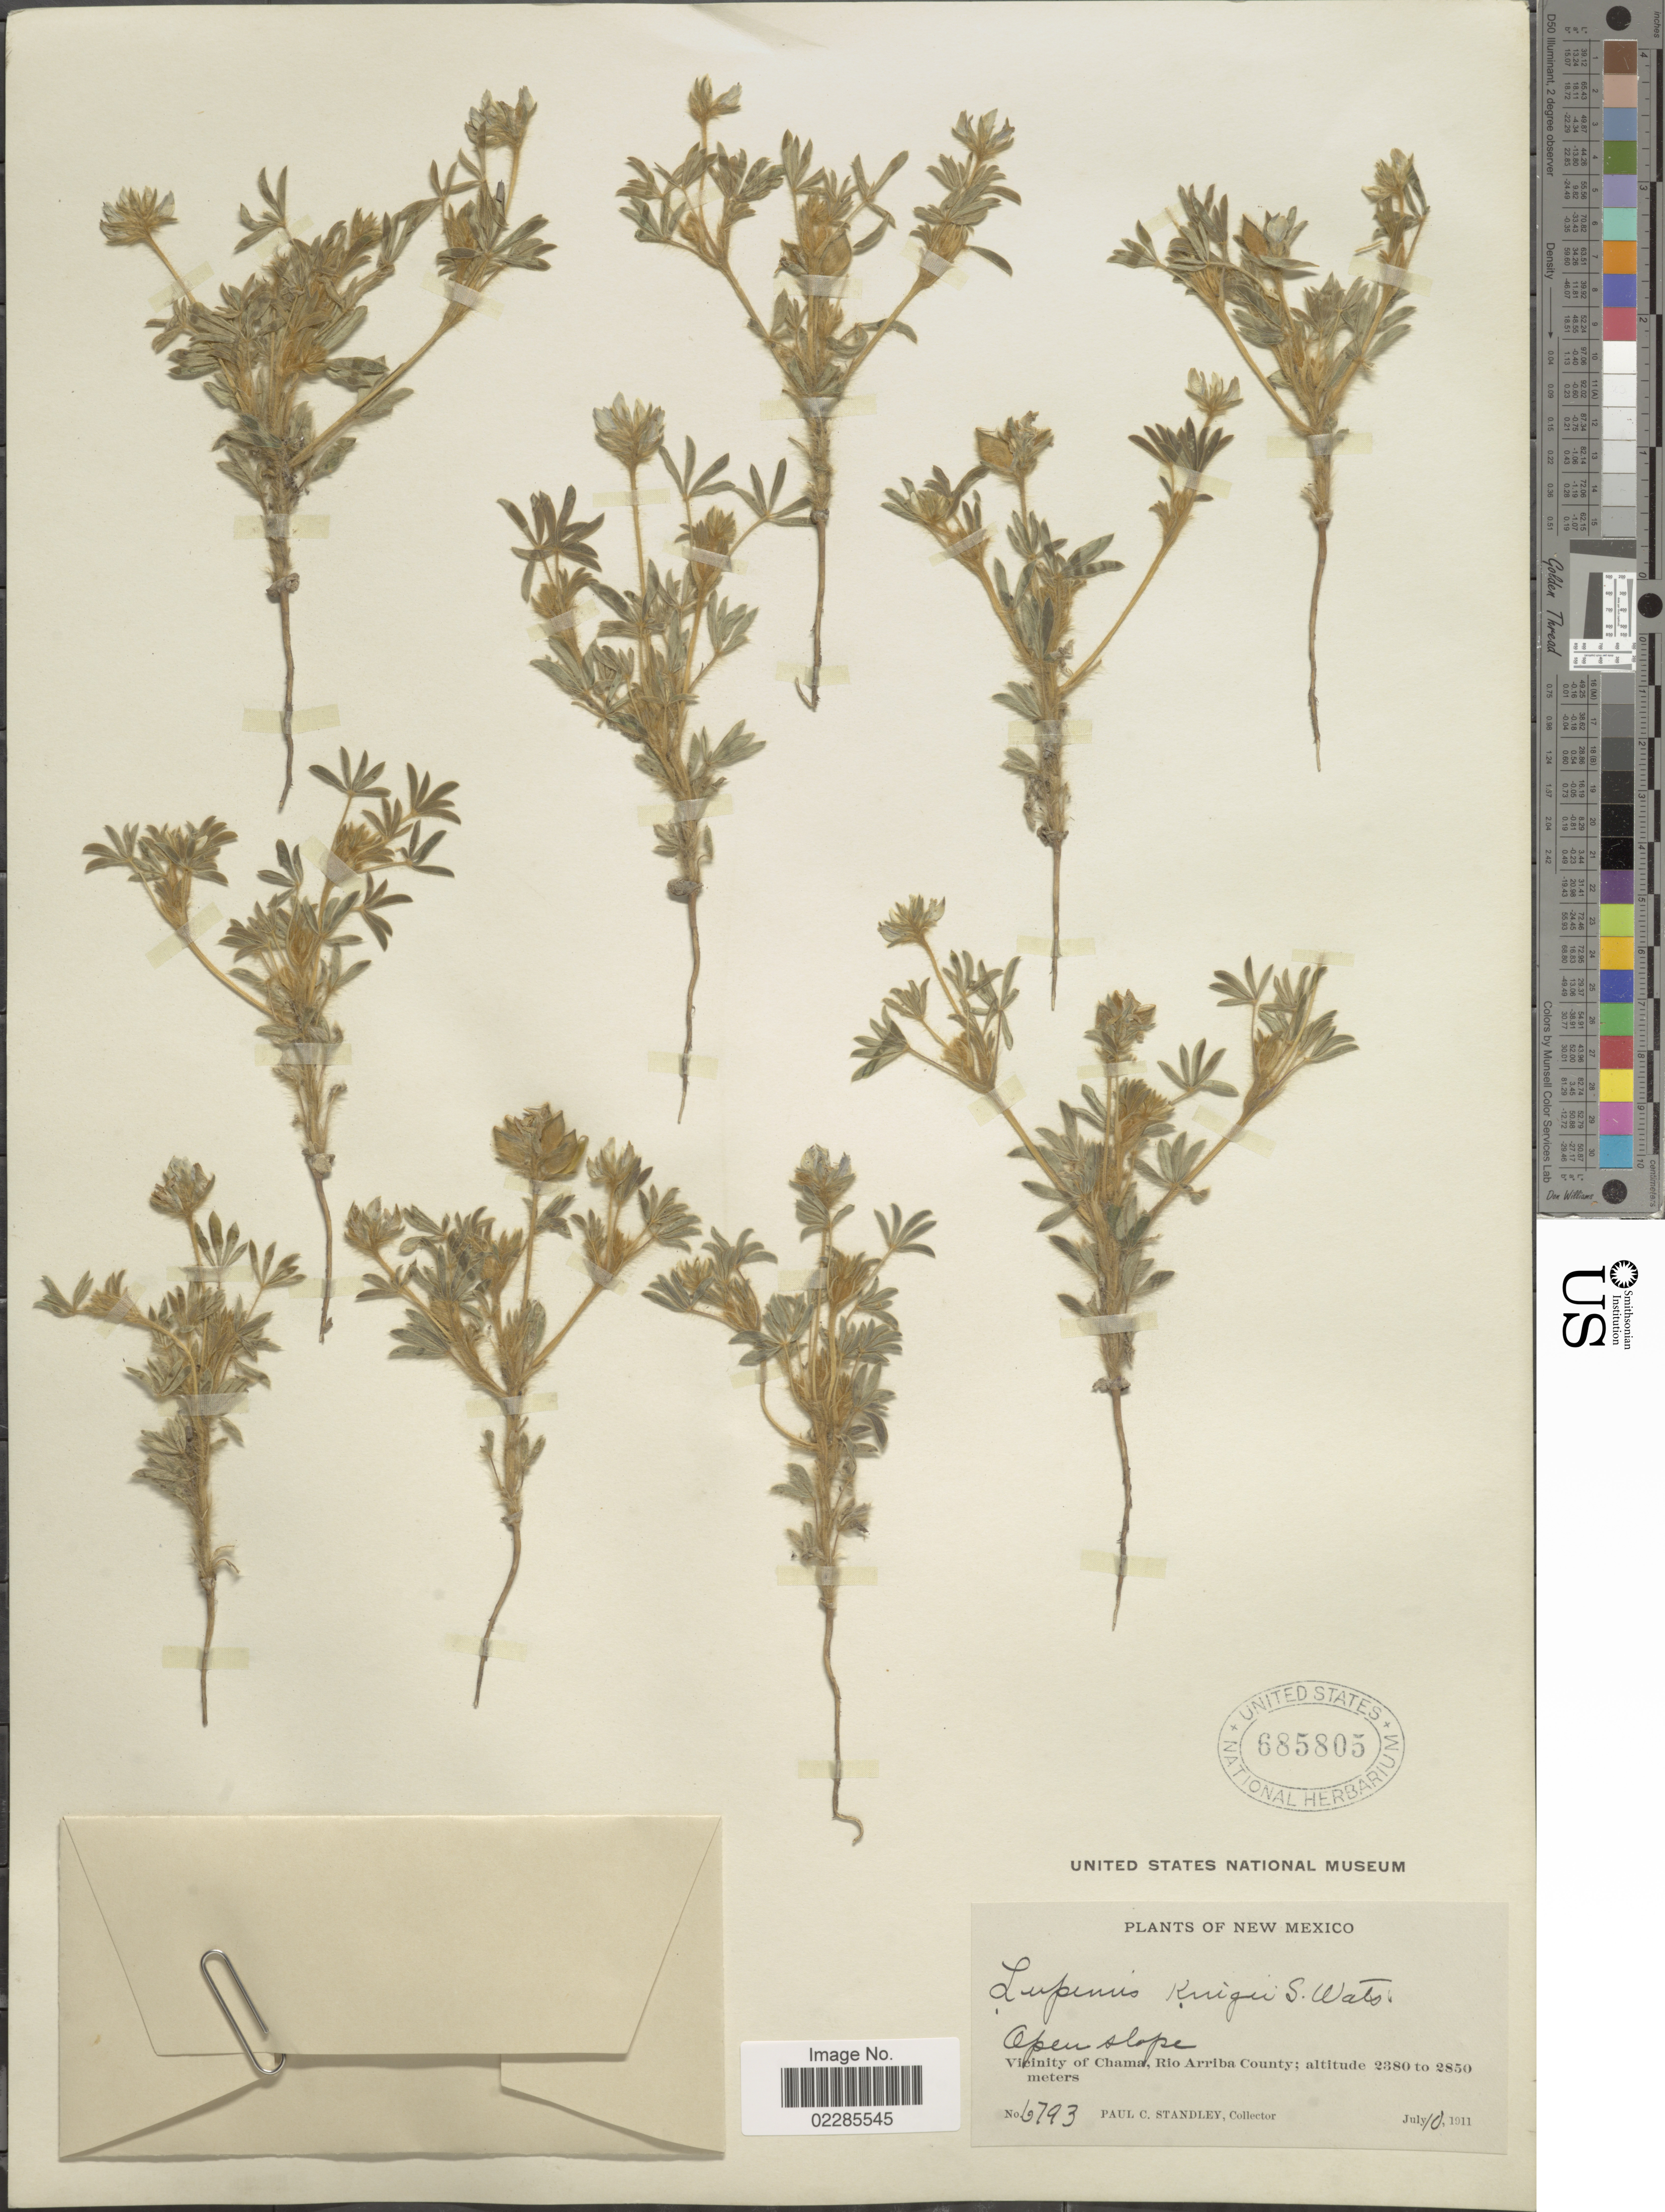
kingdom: Plantae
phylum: Tracheophyta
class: Magnoliopsida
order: Fabales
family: Fabaceae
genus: Lupinus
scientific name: Lupinus kingii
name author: S. Watson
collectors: P. C. Standley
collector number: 6793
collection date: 1911-07-10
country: United States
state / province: New Mexico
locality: Open slope, Vicinity of Chama, Rio Arriba County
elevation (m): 2380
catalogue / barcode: US 685805